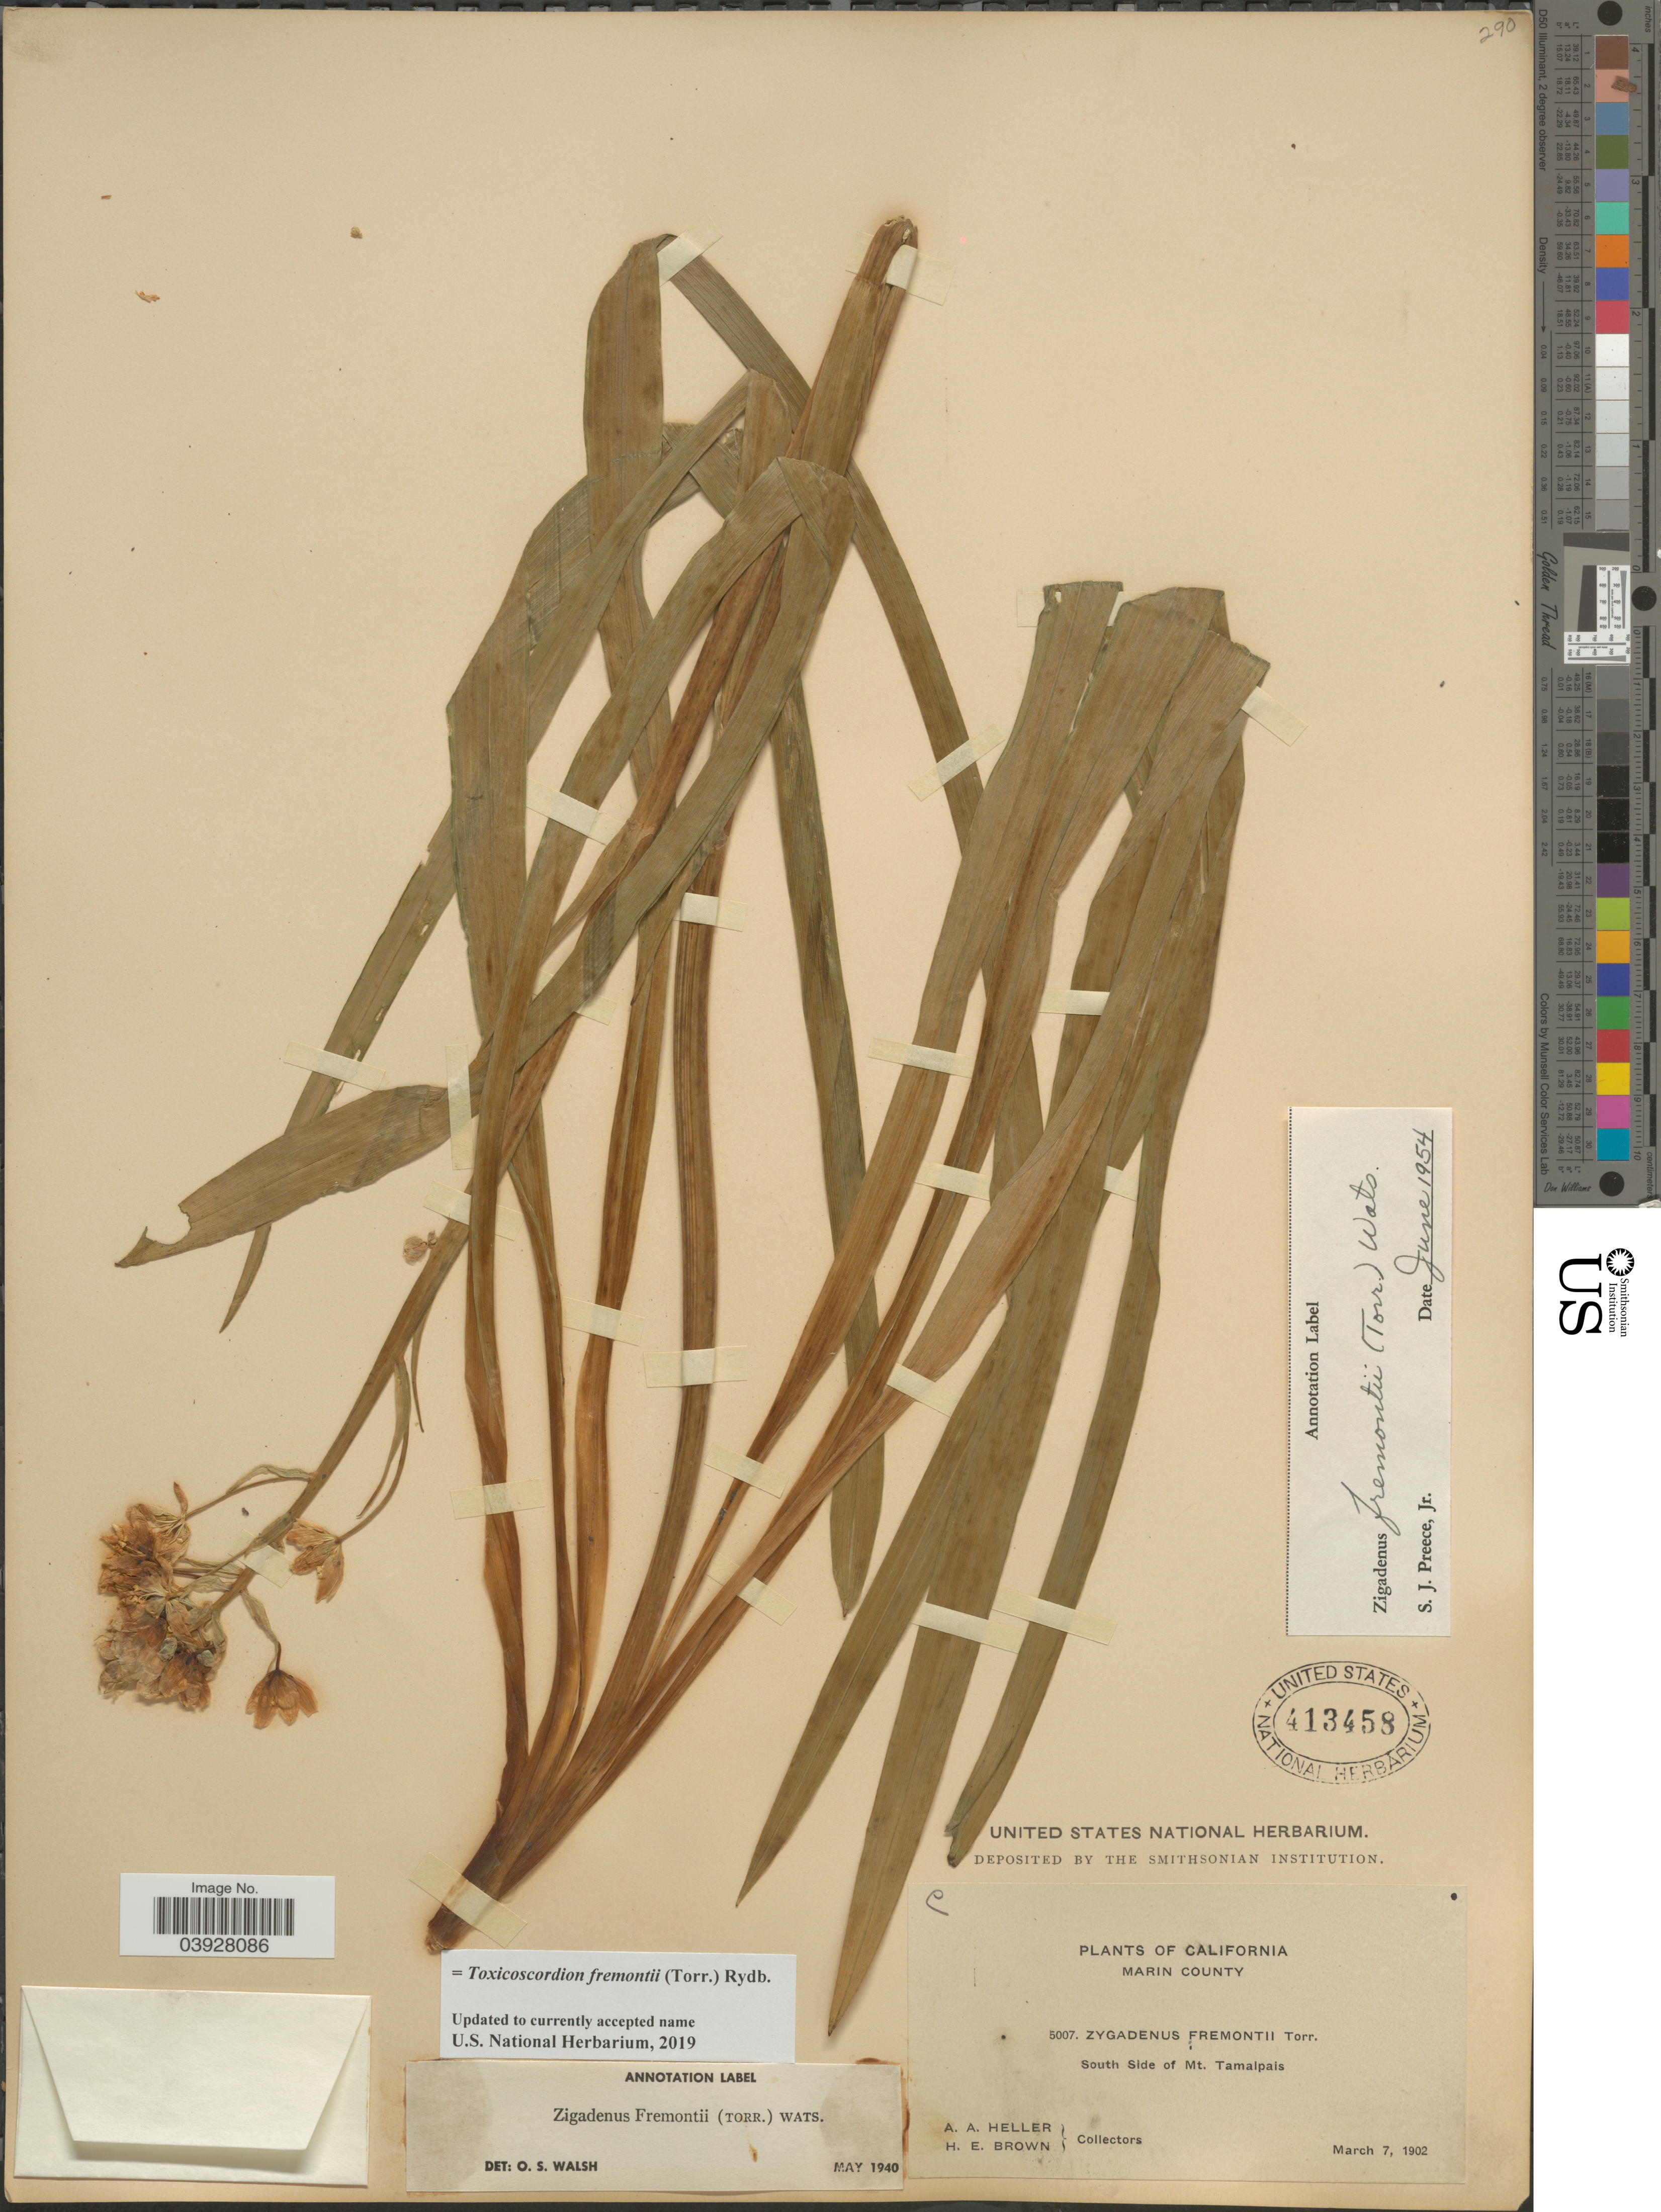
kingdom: Plantae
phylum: Tracheophyta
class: Liliopsida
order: Liliales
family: Melanthiaceae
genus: Toxicoscordion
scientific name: Toxicoscordion fremontii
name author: (Torr.) Rydb.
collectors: A. A. Heller & H. E. Brown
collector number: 5007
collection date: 1902-03-07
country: United States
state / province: California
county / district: Marin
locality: Marin County. South Side of Mt. Tamalpais.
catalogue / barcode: US 413458